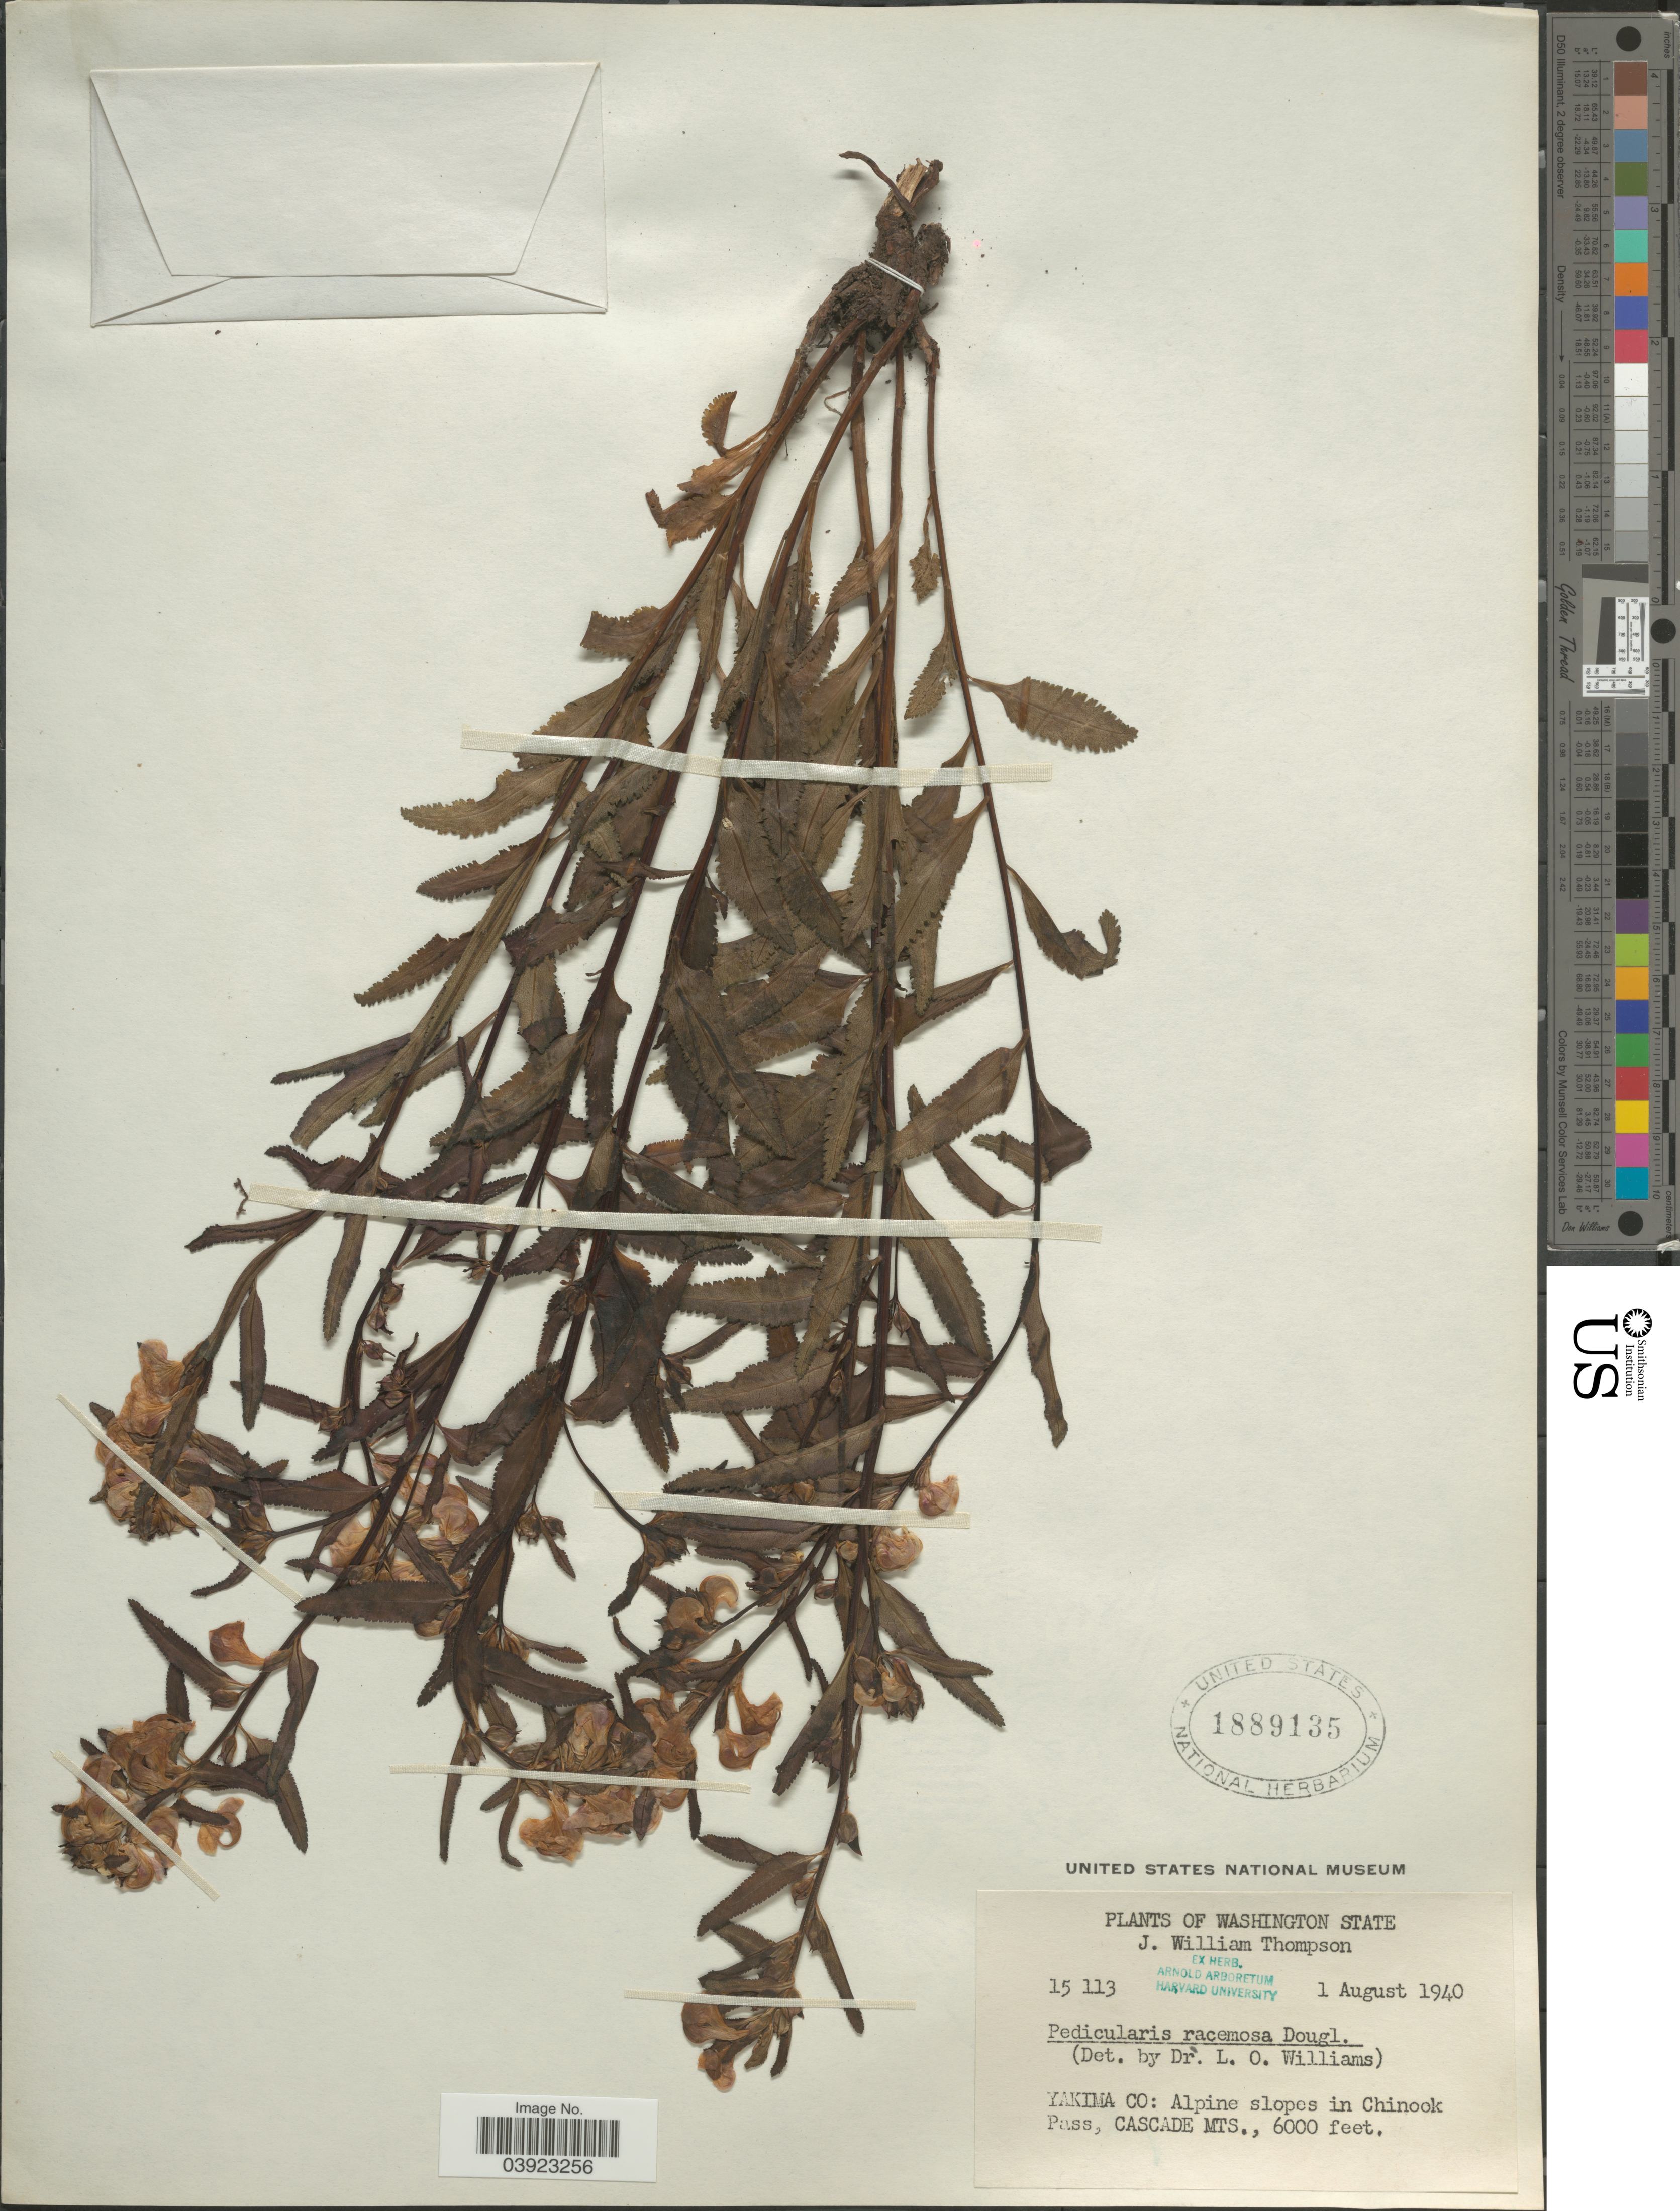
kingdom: Plantae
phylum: Tracheophyta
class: Magnoliopsida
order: Lamiales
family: Orobanchaceae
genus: Pedicularis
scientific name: Pedicularis racemosa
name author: Douglas ex Benth.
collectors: J. W. Thompson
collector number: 15113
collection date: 1940-08-01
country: United States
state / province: Washington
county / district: Yakima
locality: Yakima Co: Alpine slopes in Chinook Pass, Cascade Mts.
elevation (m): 1829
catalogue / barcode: US 1889135